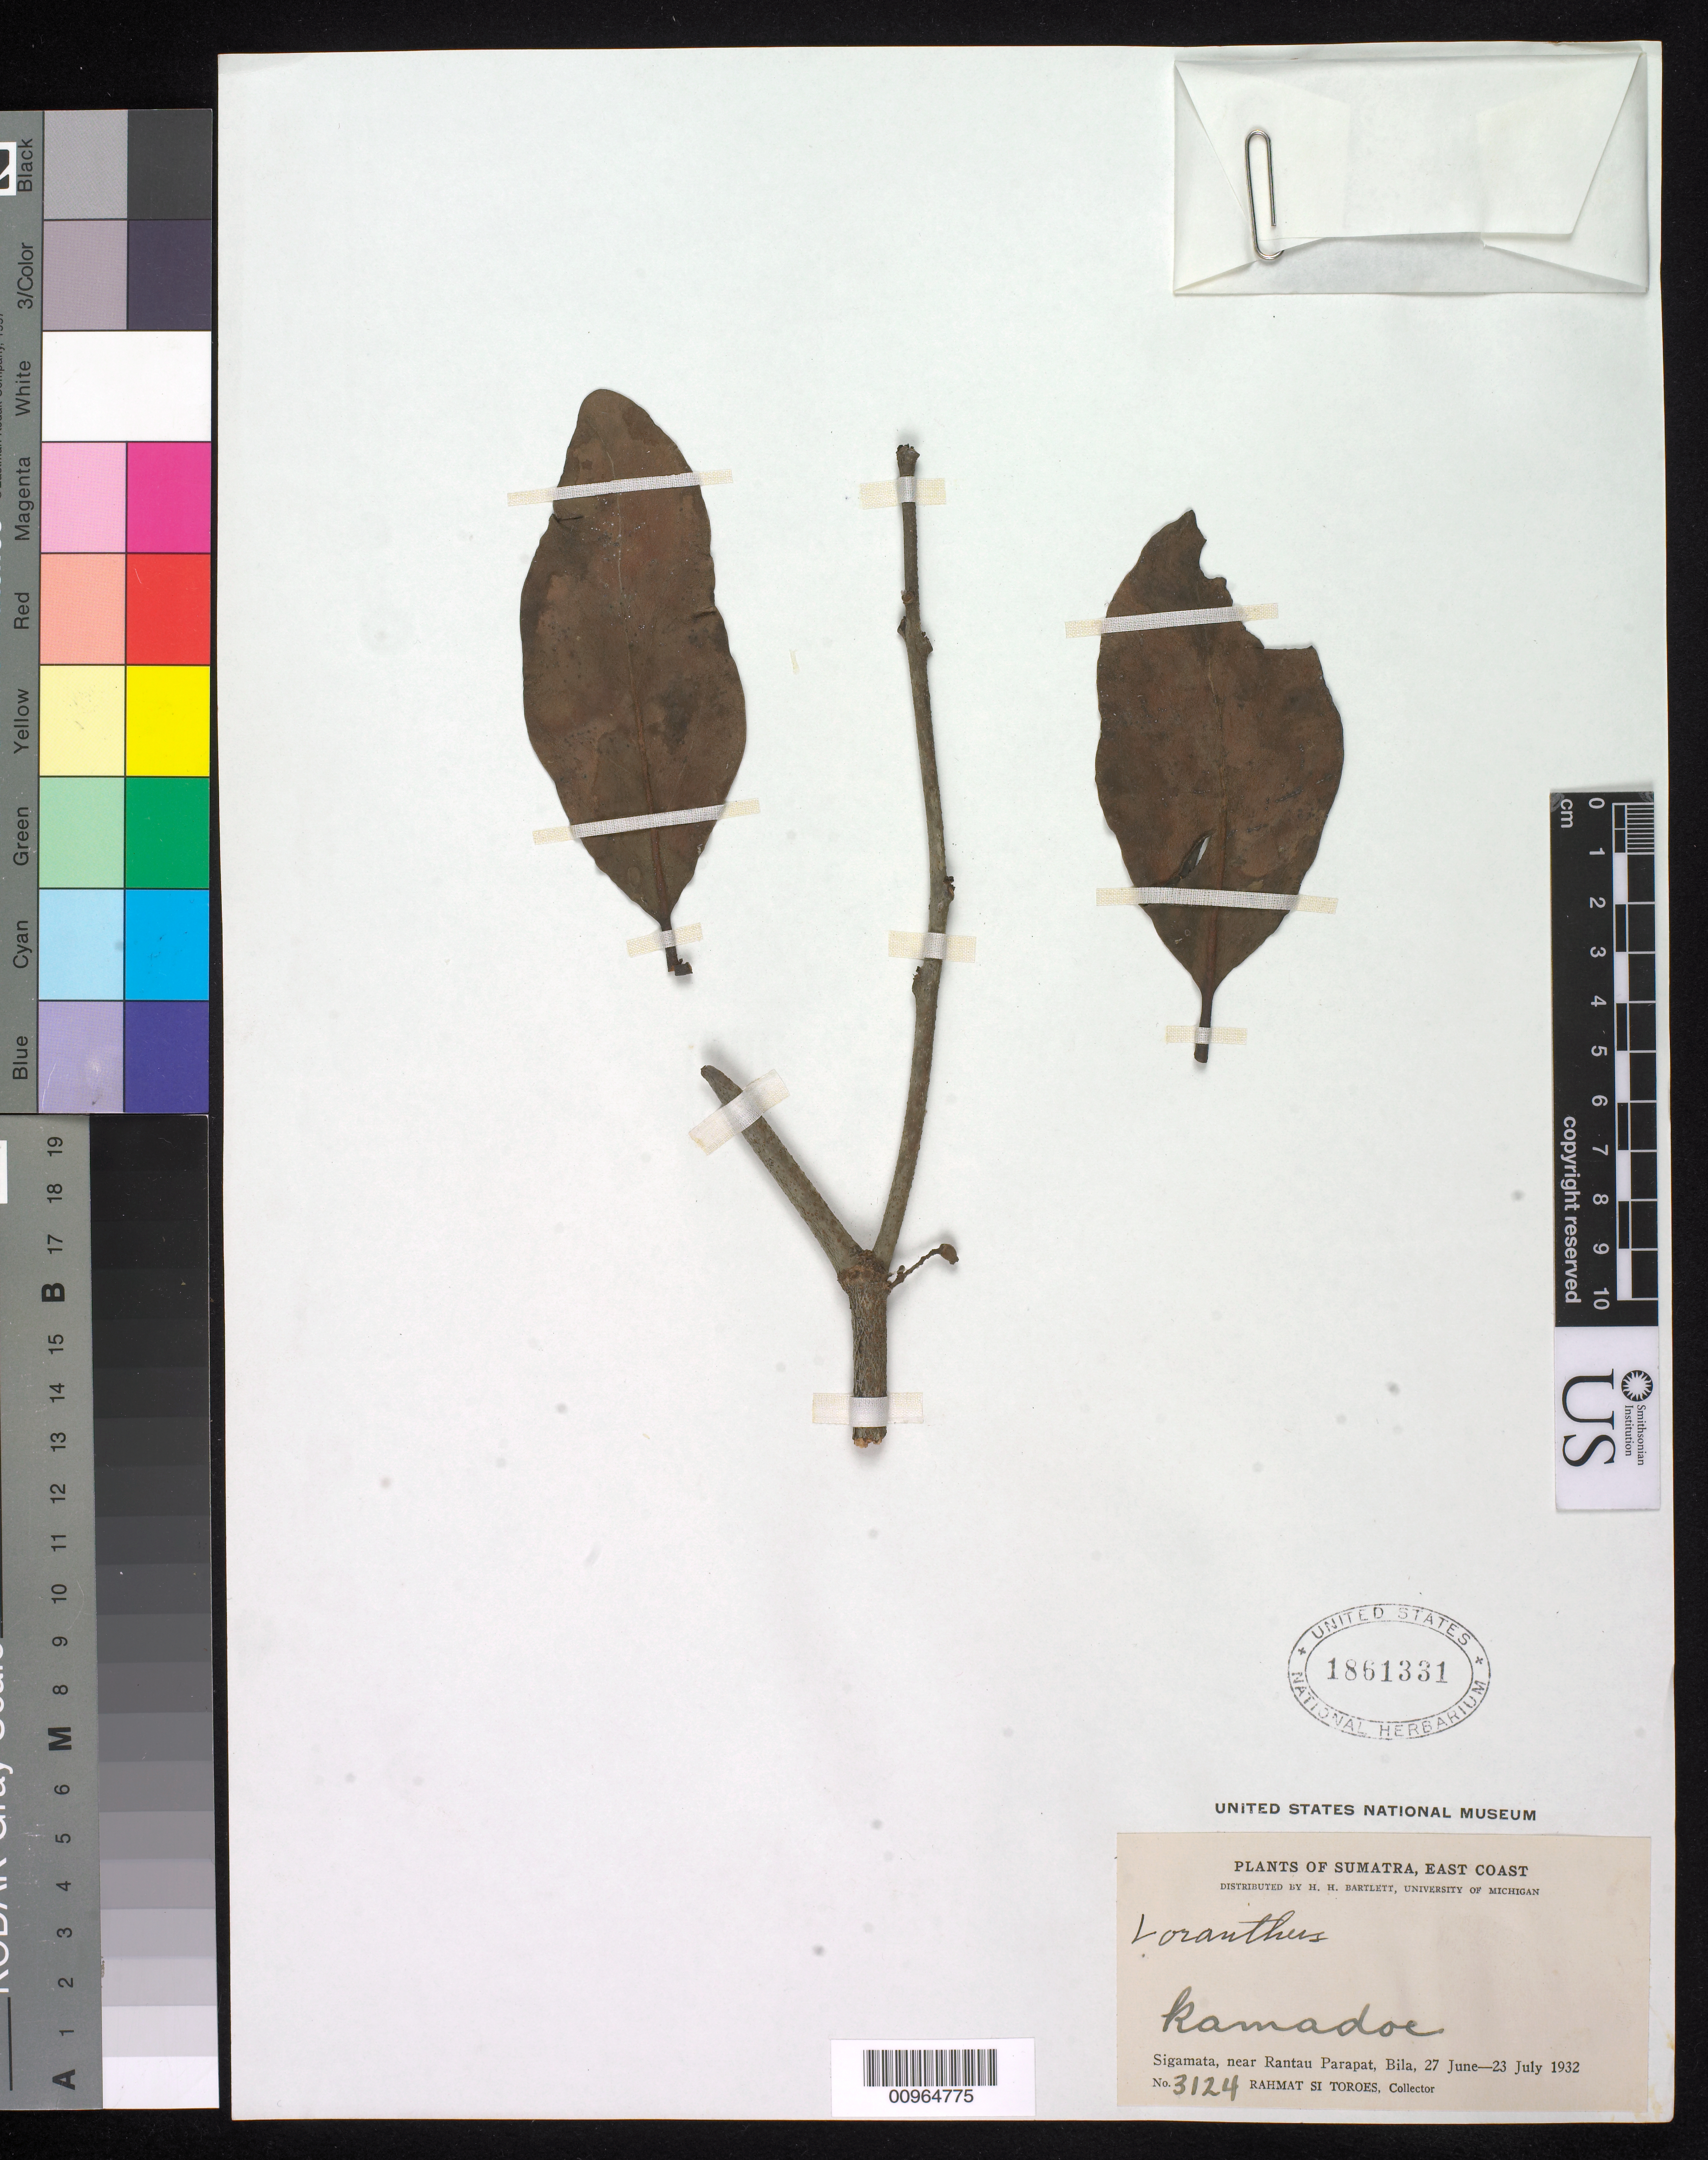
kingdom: Plantae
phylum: Tracheophyta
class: Magnoliopsida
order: Santalales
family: Loranthaceae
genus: Loranthus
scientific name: Loranthus sp.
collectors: Rahmat Si Boeea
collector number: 3124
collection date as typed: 27 Jun 1932 to 23 Jul 1932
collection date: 1932-06-27/1932-07-23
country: Indonesia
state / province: Sumatra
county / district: North Sumatra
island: Sumatra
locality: Sigamata, near Rantau Parapat, Bila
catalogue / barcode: US 1861331